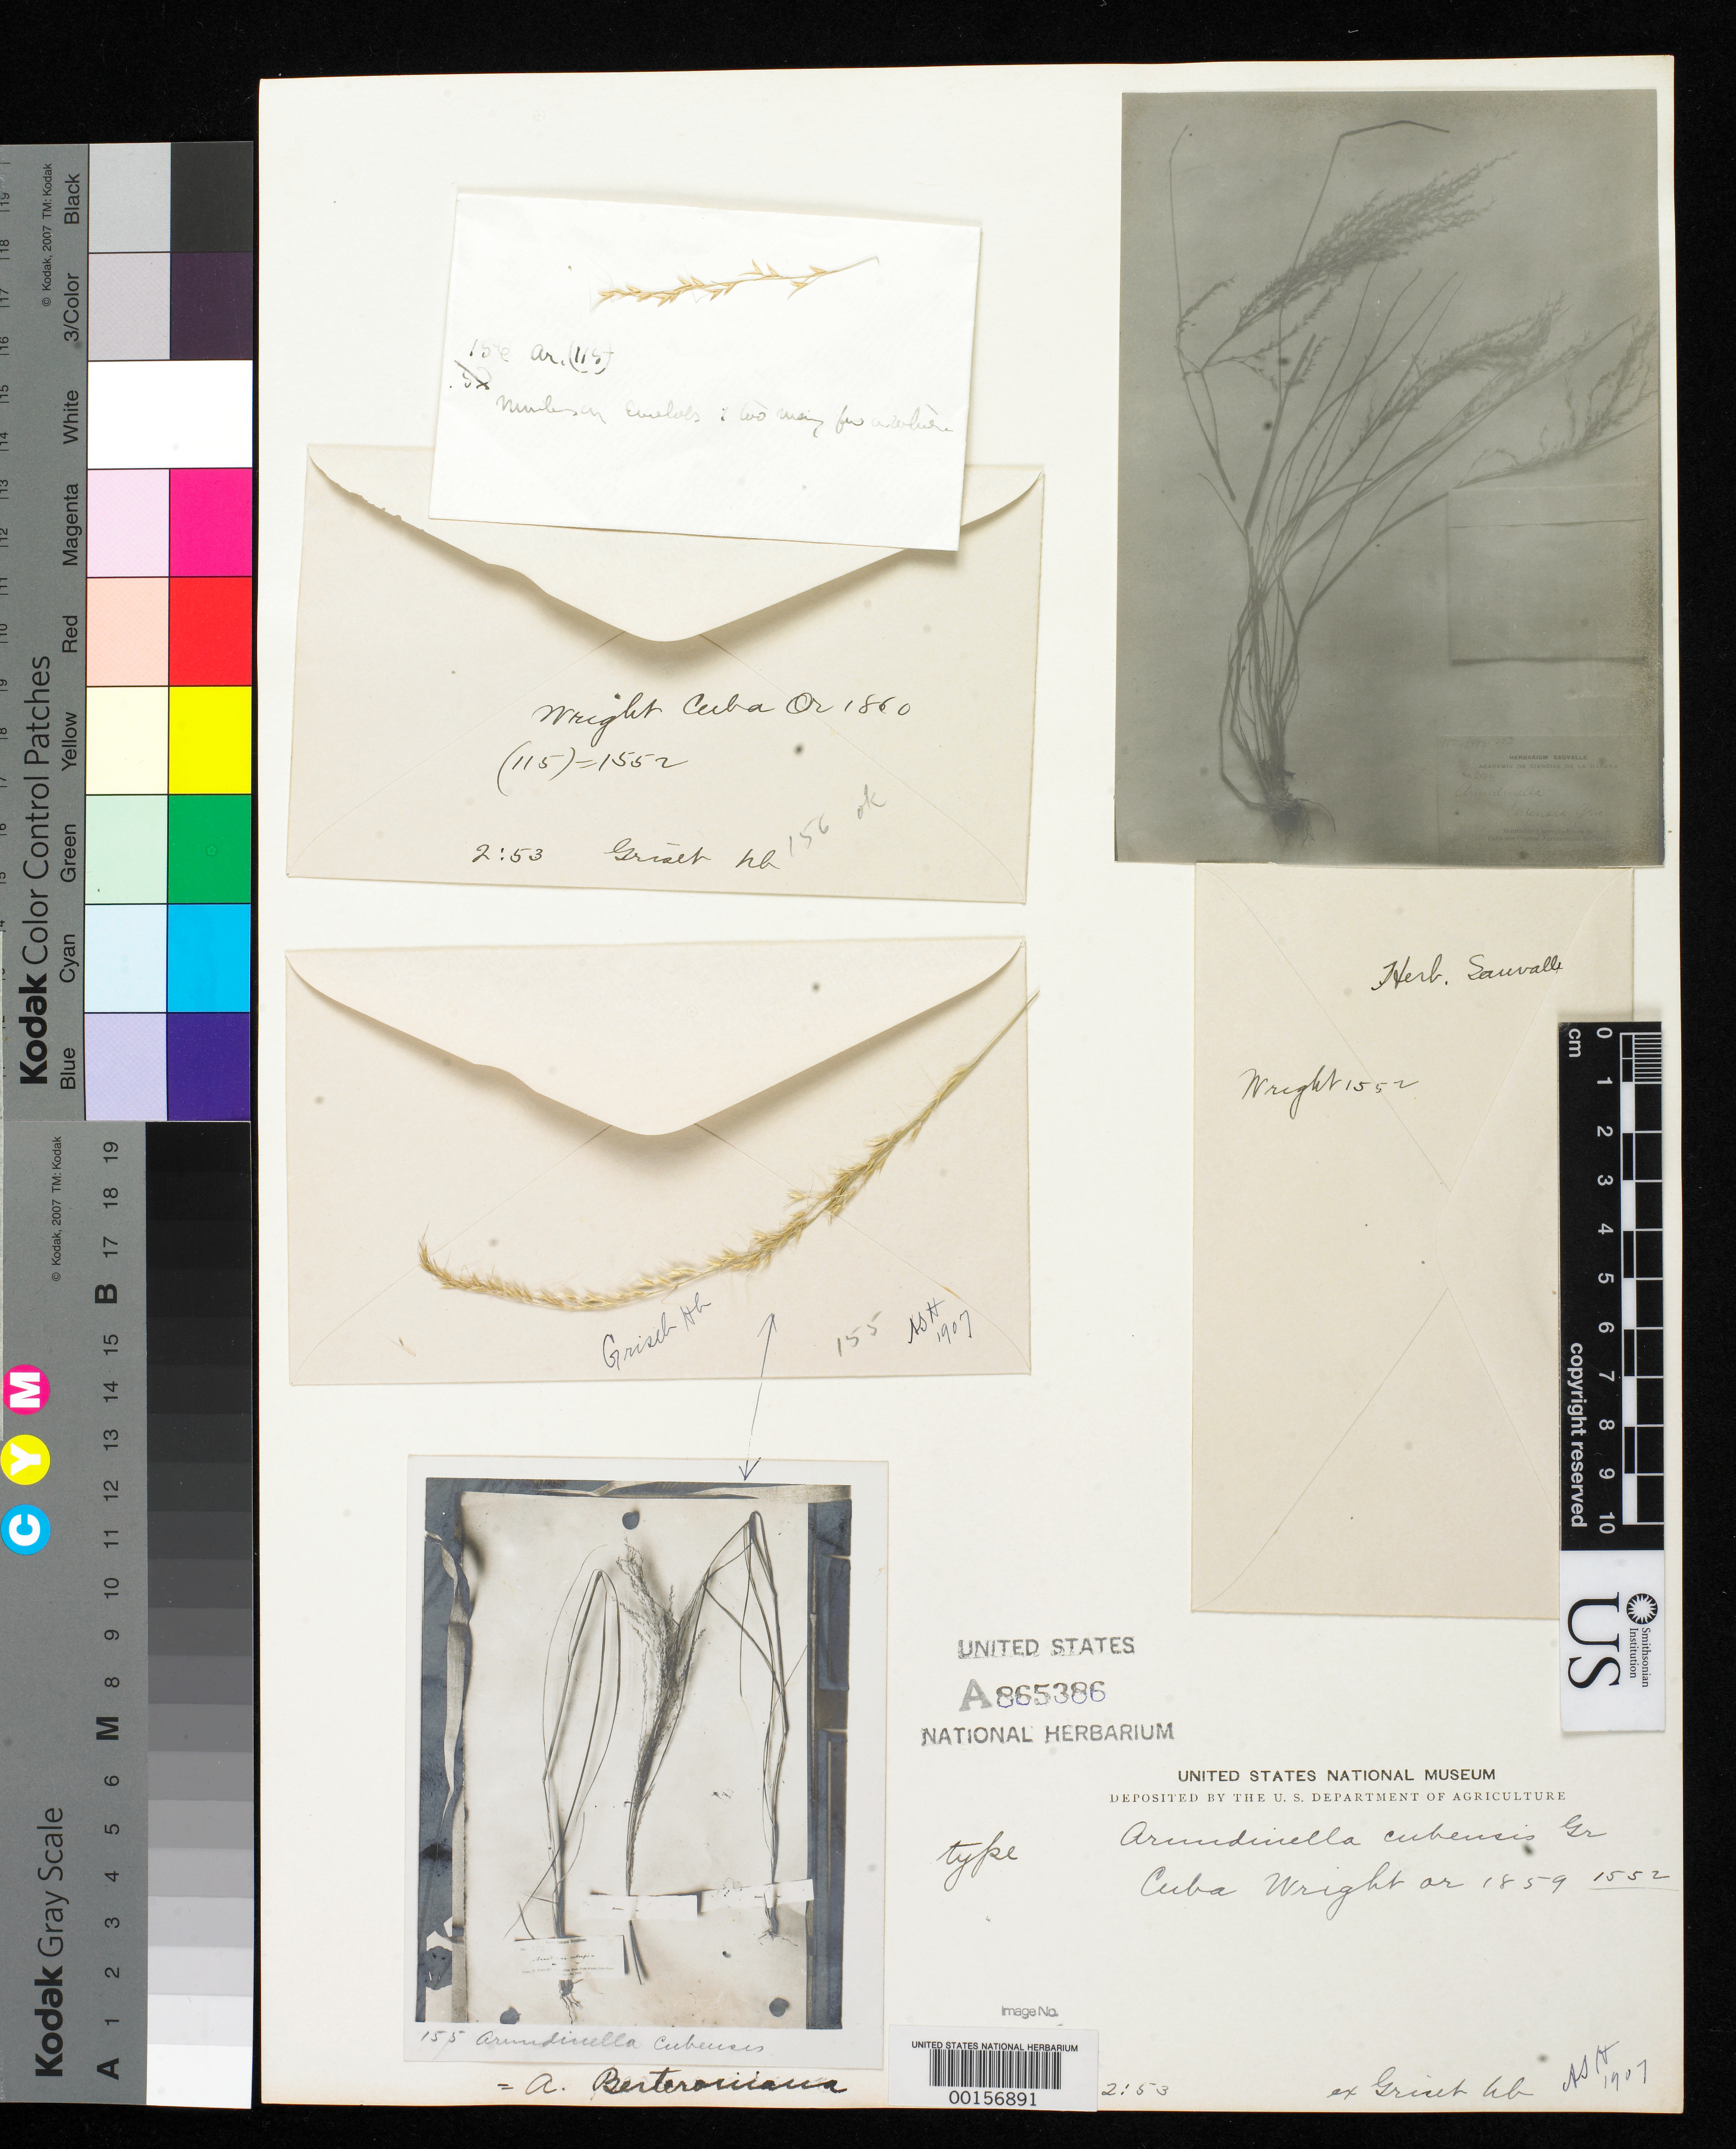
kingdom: Plantae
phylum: Tracheophyta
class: Liliopsida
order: Poales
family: Poaceae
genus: Arundinella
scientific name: Arundinella cubensis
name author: Griseb.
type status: Type Collection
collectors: C. Wright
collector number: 1552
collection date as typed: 1859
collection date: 1859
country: Cuba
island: Greater Antilles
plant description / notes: Photograph and fragmentary material of type specimens ex herb. Griseb., ex herb. Sauvalle. Contains infl. fragments.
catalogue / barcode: US 865386A